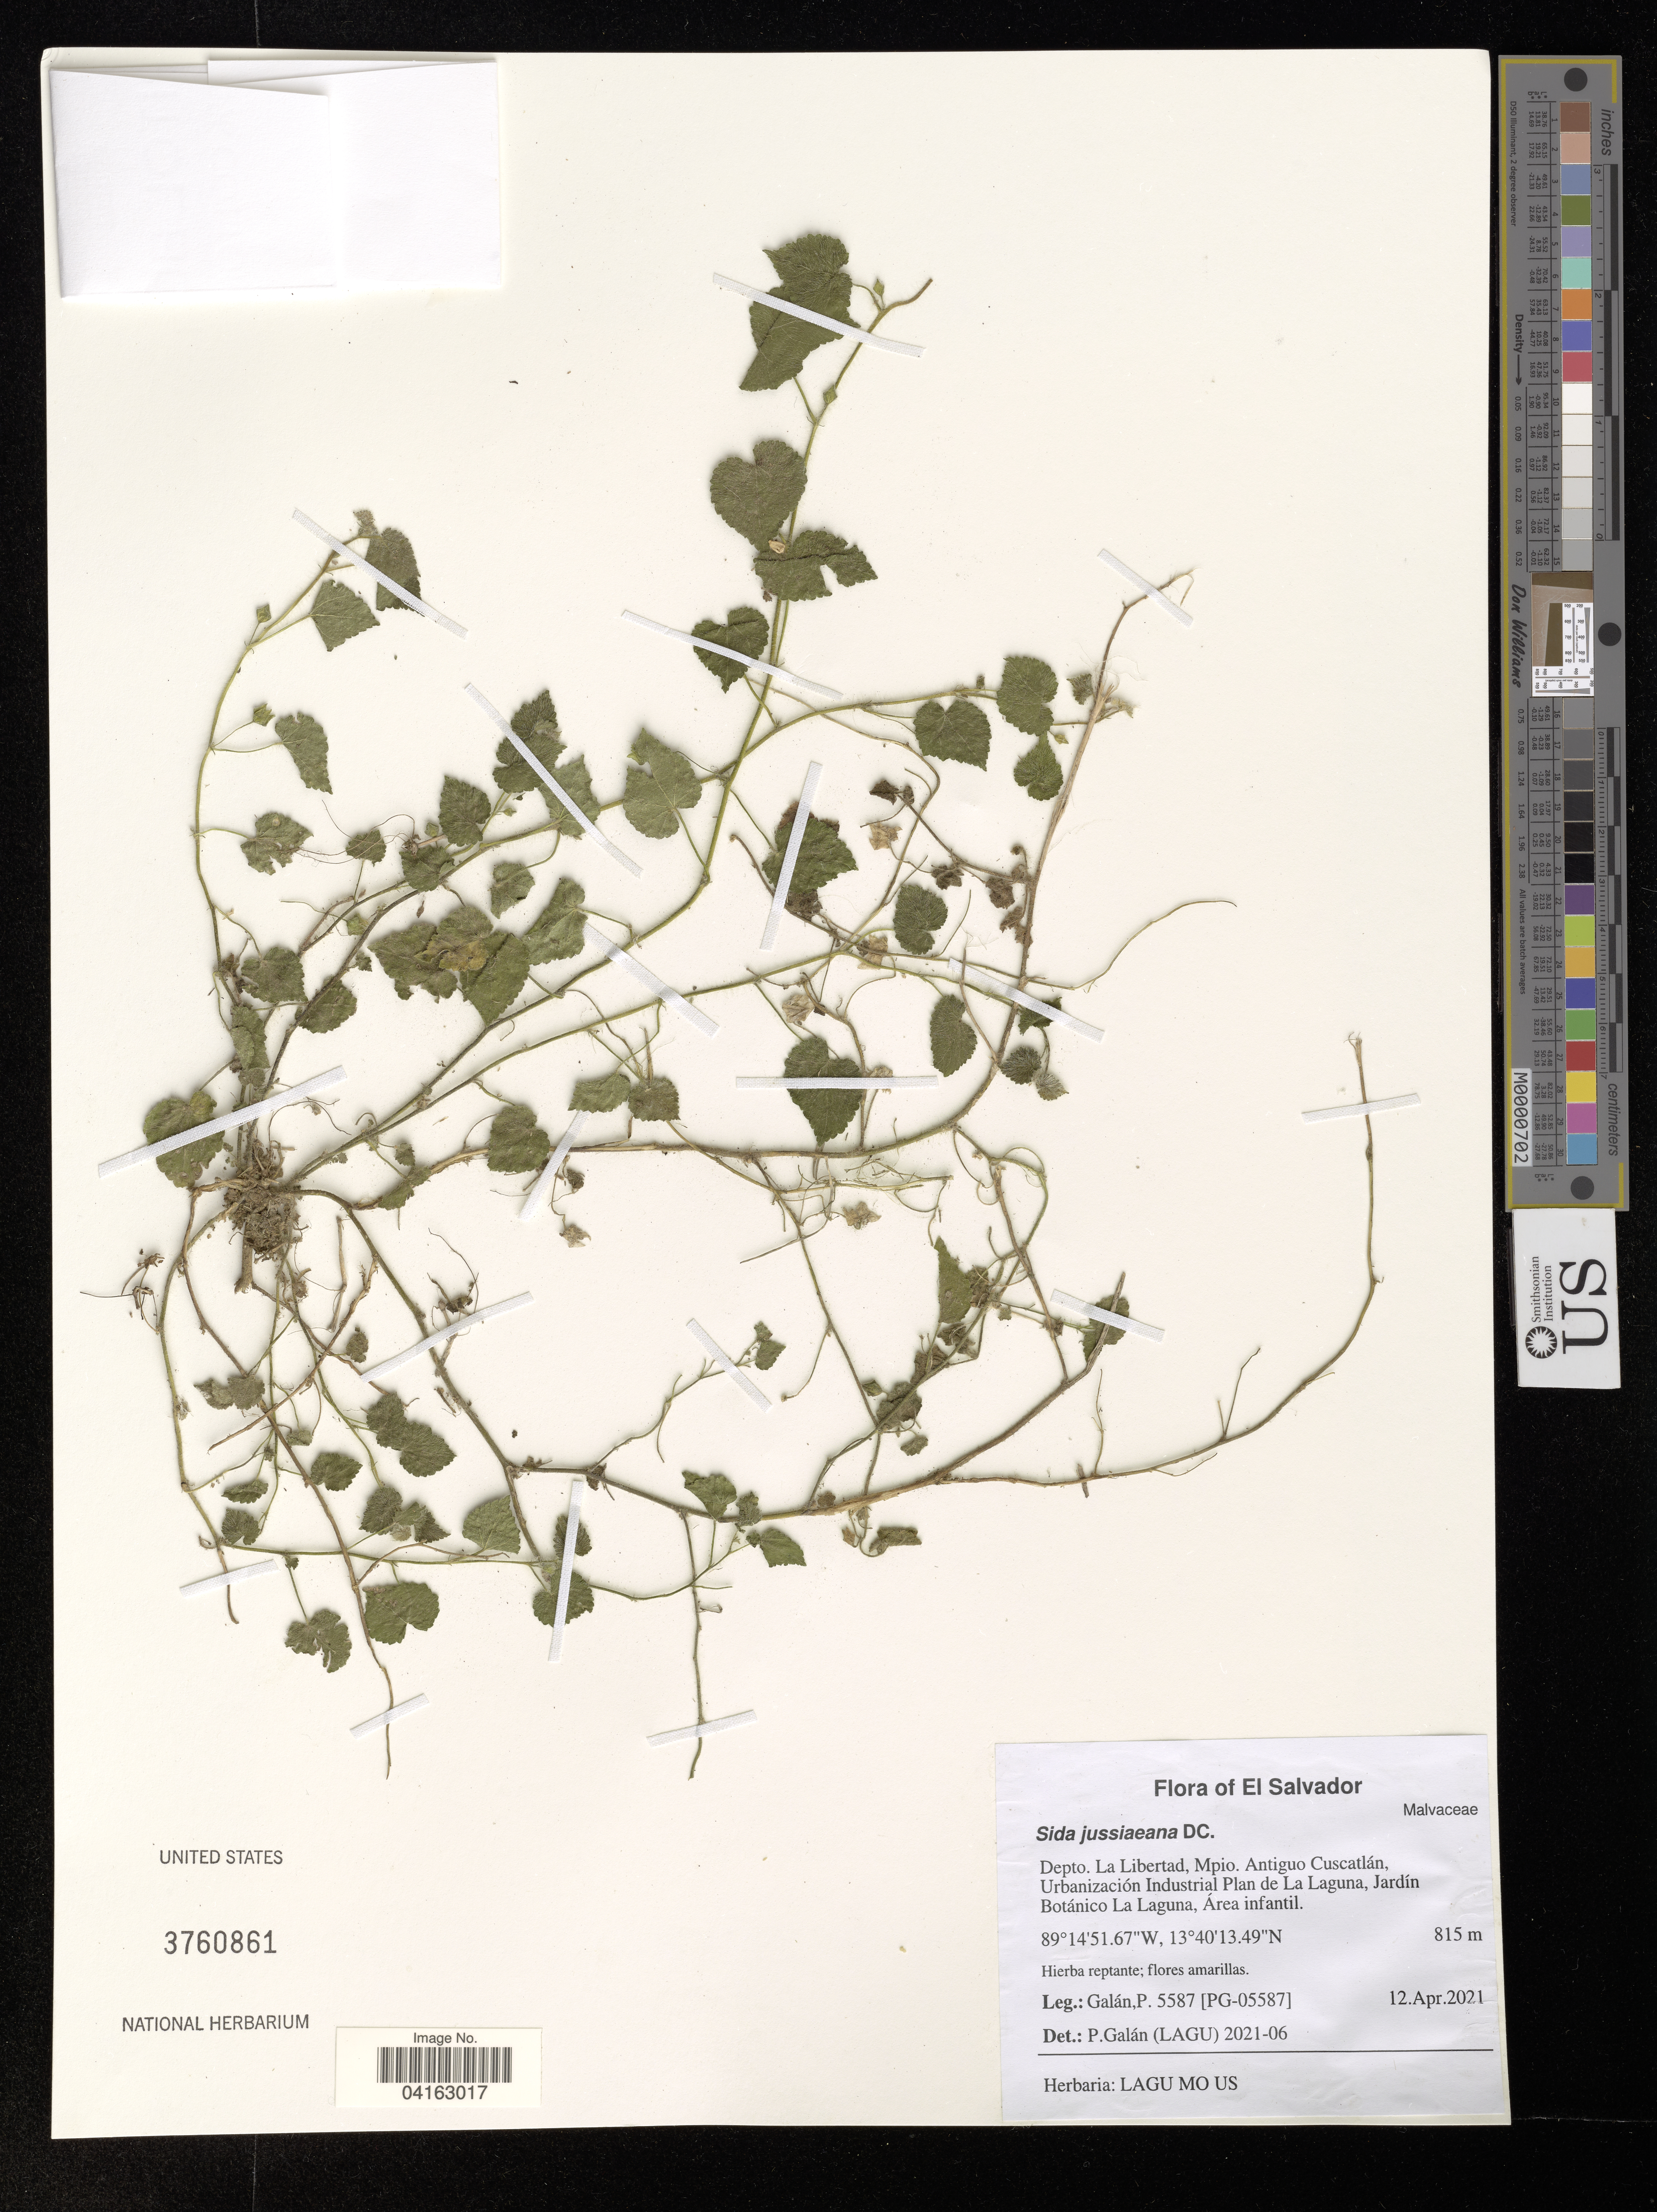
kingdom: Plantae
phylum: Tracheophyta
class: Magnoliopsida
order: Malvales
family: Malvaceae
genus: Sida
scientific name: Sida jussiaeana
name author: DC.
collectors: P. Galan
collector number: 5587 / [PG-05587]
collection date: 2021-04-12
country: El Salvador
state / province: La Libertad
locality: Depto. La Libertad, Mpio. Antiguo Cuscatlán, Urbanización Industrial Plan de La Laguna, Jardín Botánico La Laguna, Área infantil.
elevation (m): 815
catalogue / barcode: US 3760861